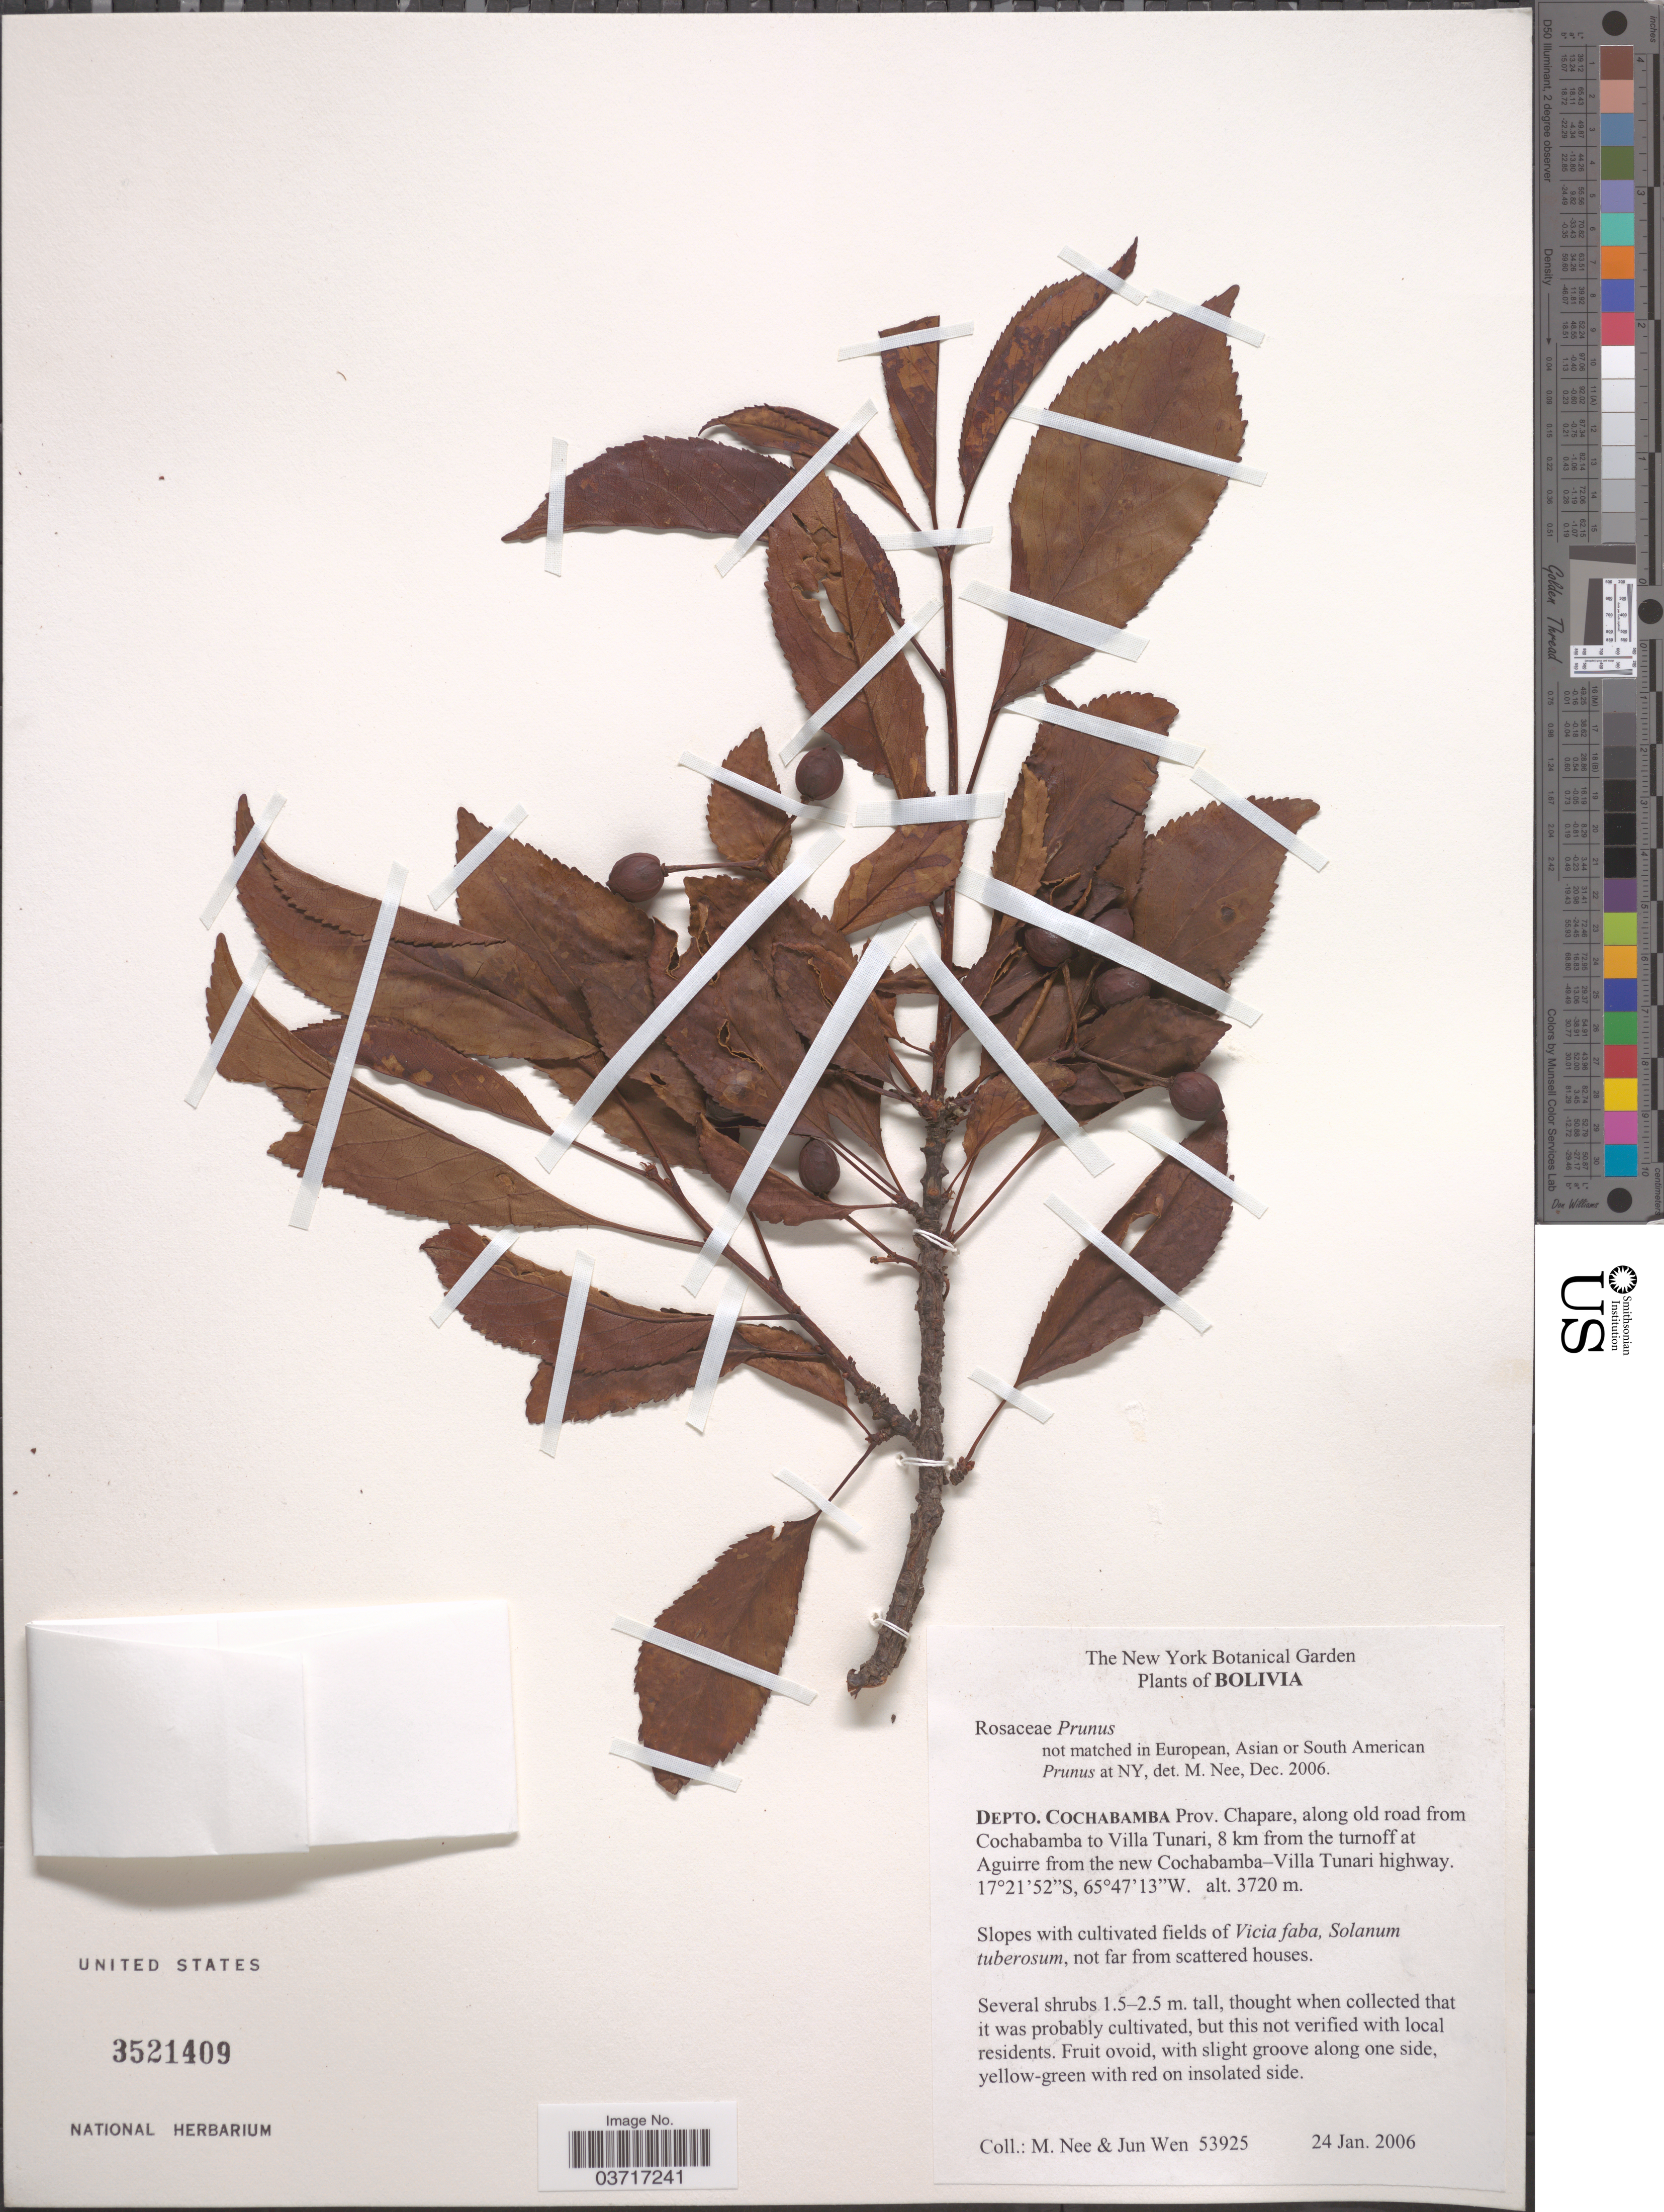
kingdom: Plantae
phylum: Tracheophyta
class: Magnoliopsida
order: Rosales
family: Rosaceae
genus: Prunus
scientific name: Prunus sp.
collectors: M. Nee & J. Wen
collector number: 53925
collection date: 2006-01-24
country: Bolivia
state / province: Cochabamba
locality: Depto. Cochabamba Prov. Chapare, along old road from Cochabamba to Villa Tunari, 8 km from the turnoff at Aguirre from the new Cochabamba-Villa Tunari highway.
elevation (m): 3720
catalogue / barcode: US 3521409